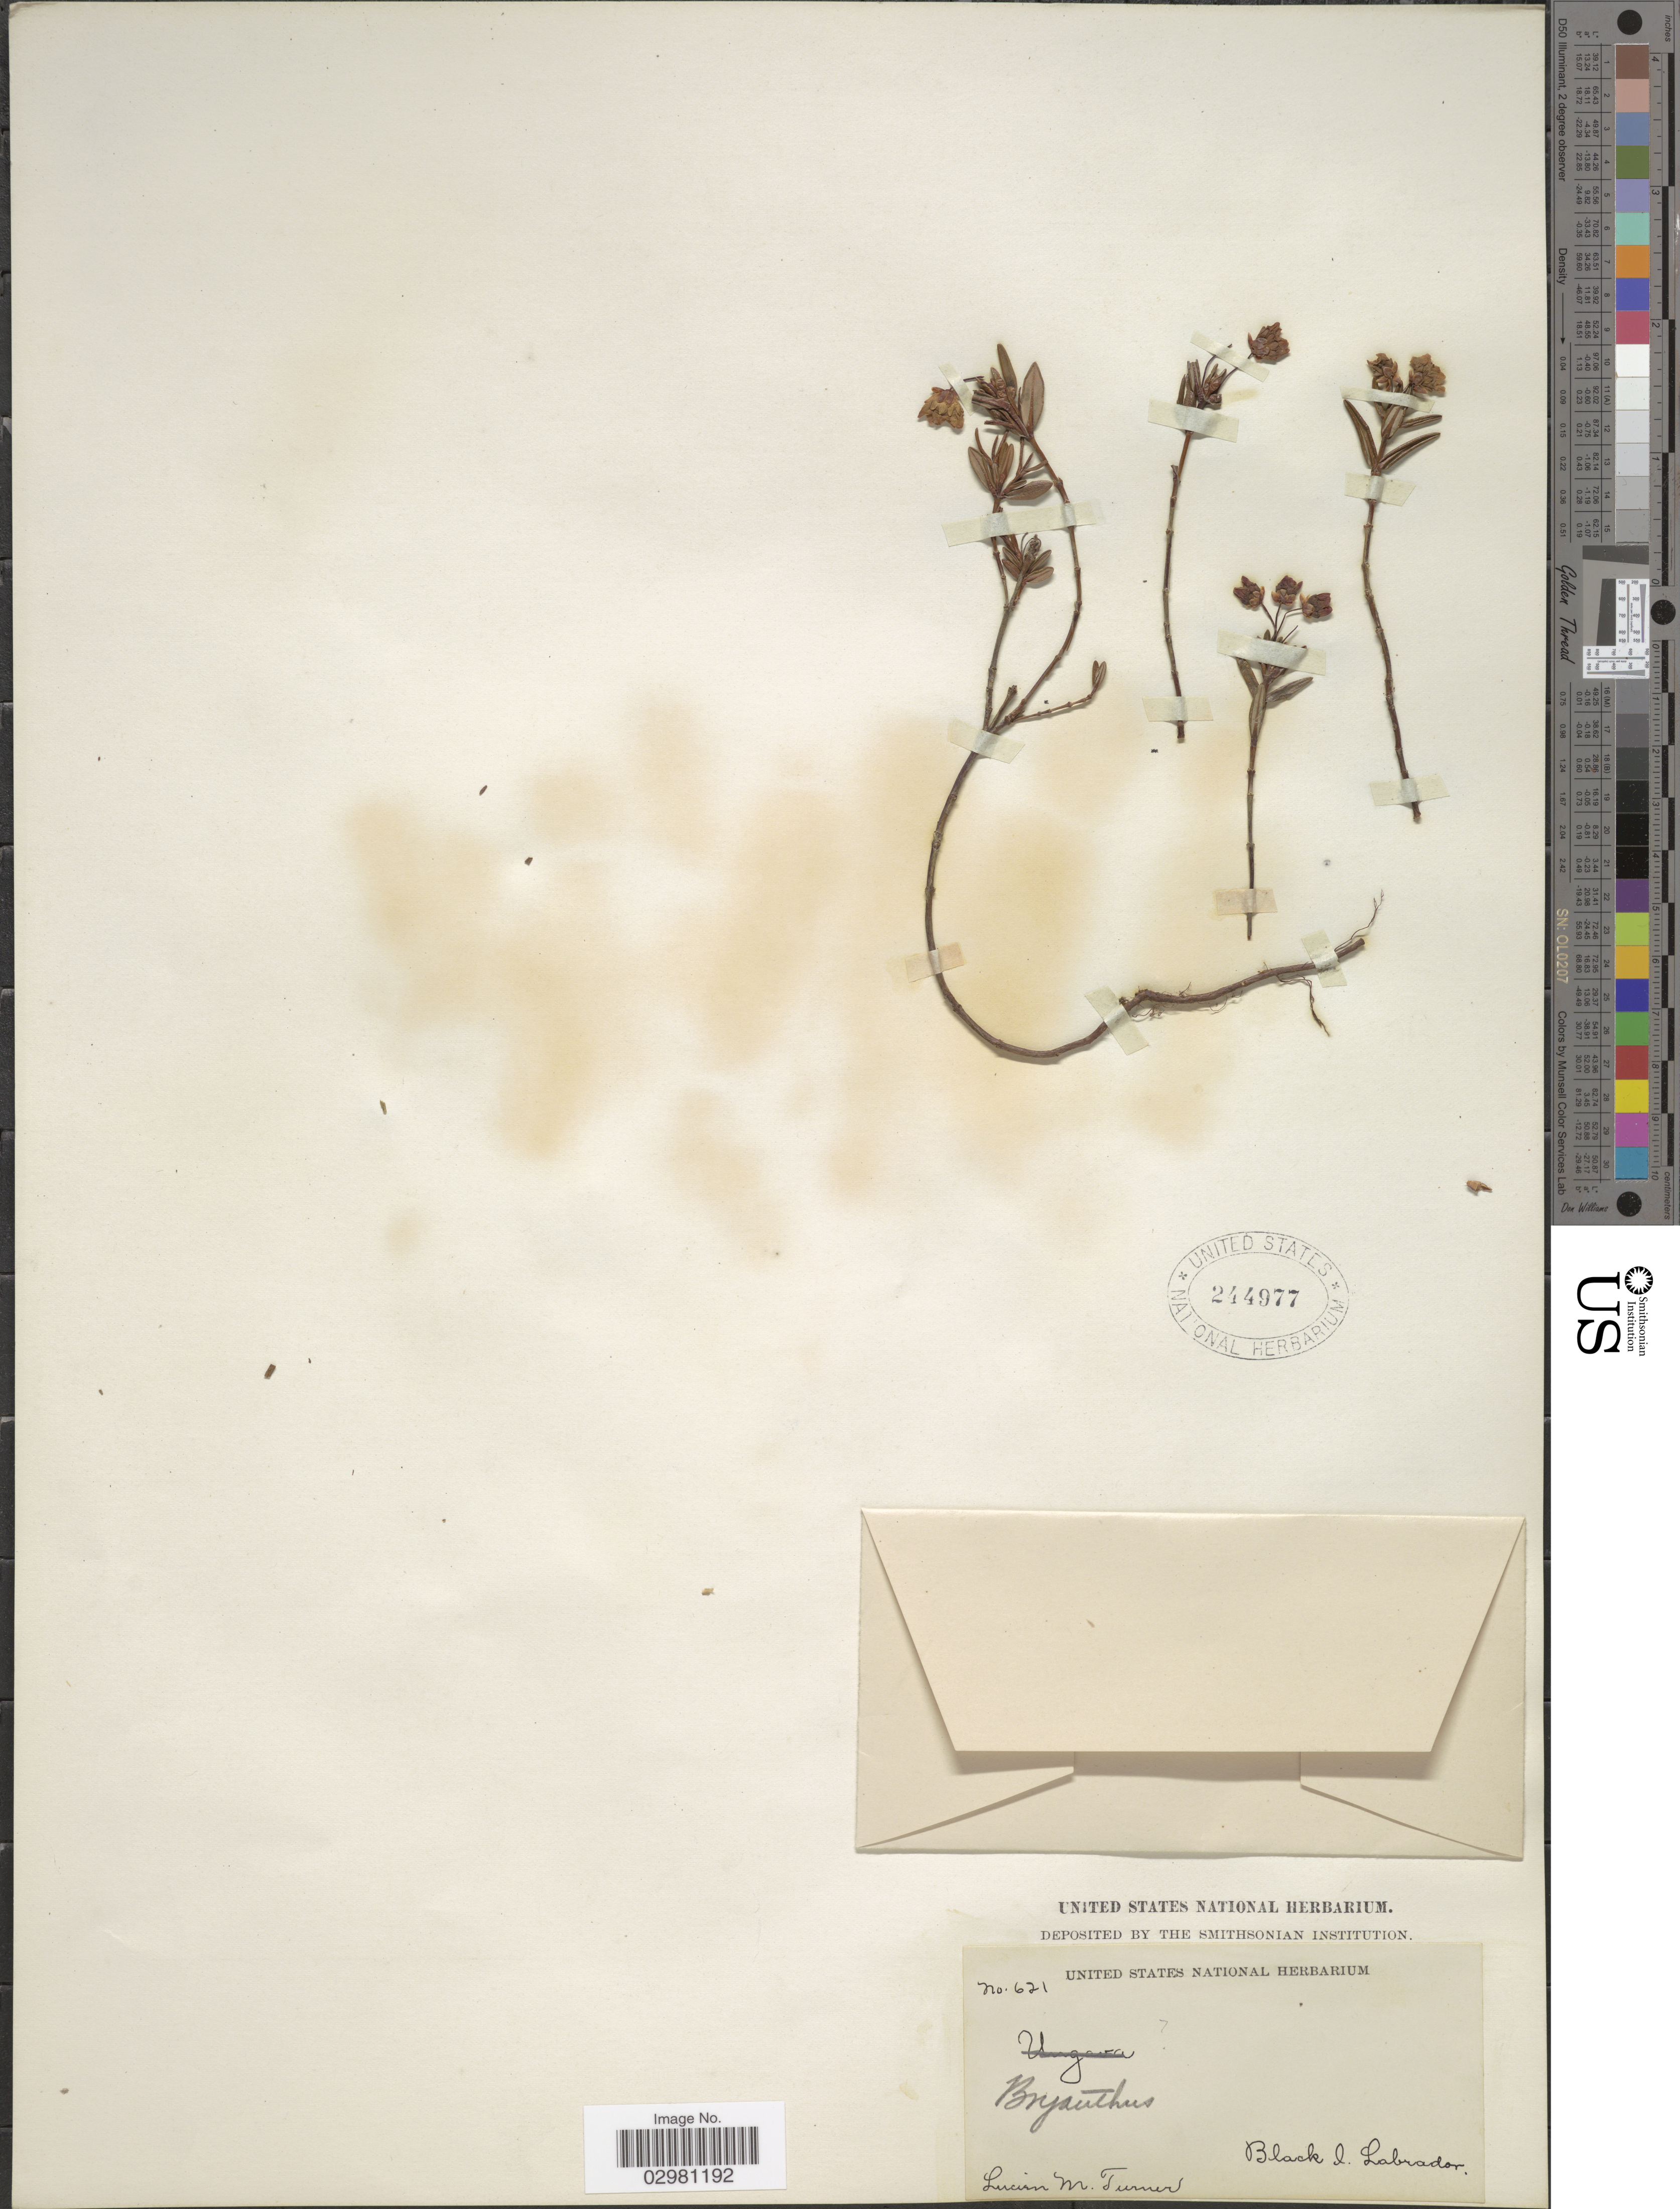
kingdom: Plantae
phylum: Tracheophyta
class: Magnoliopsida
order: Ericales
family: Ericaceae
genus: Phyllodoce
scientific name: Phyllodoce breweri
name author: (A. Gray) A. Heller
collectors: L. M. Turner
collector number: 621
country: Canada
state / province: Newfoundland and Labrador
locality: Black I. Labrador.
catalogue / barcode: US 244977